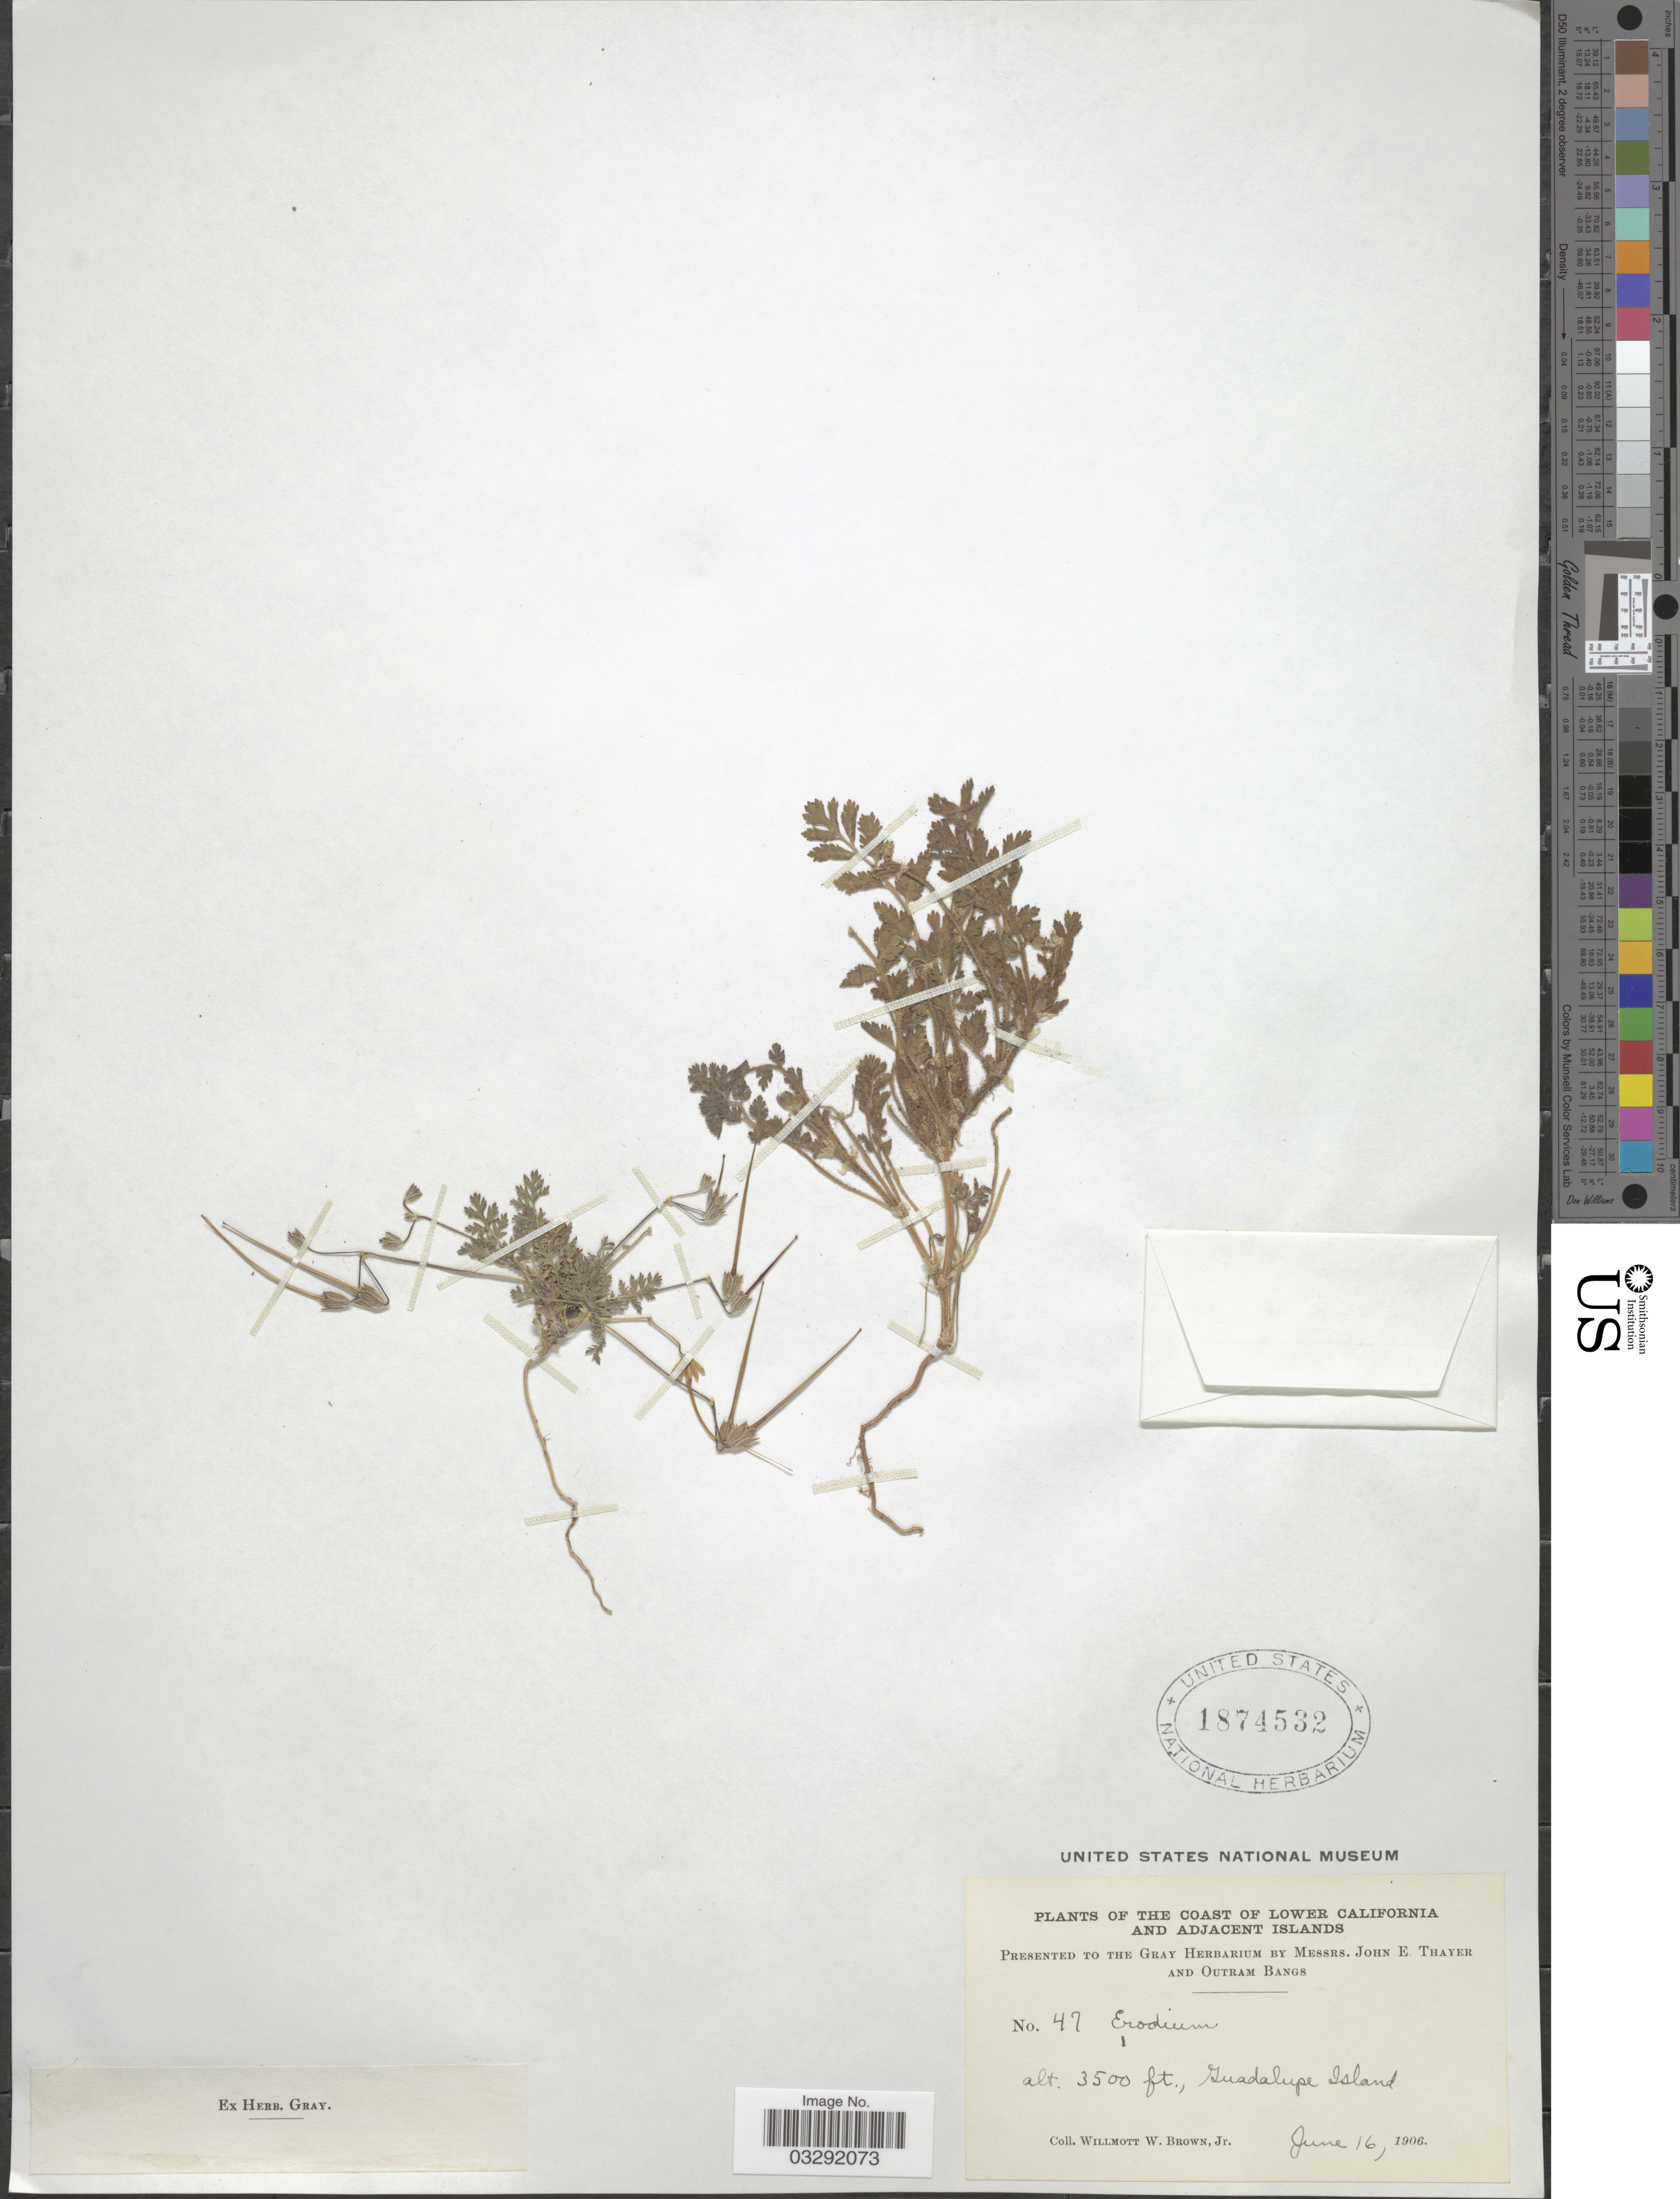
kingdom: Plantae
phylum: Tracheophyta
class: Magnoliopsida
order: Geraniales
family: Geraniaceae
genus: Erodium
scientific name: Erodium cicutarium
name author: (L.) L'Hér.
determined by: Strong, Mark T., (BOT), Smithsonian Institution - National Museum of Natural History (UNITED STATES)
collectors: W. W. Brown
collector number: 47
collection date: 1906-06-16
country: Mexico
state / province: Baja California Norte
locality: The Coast of Lower California and adjacent islands. Guadalupe Island.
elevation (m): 1067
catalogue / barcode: US 1874532